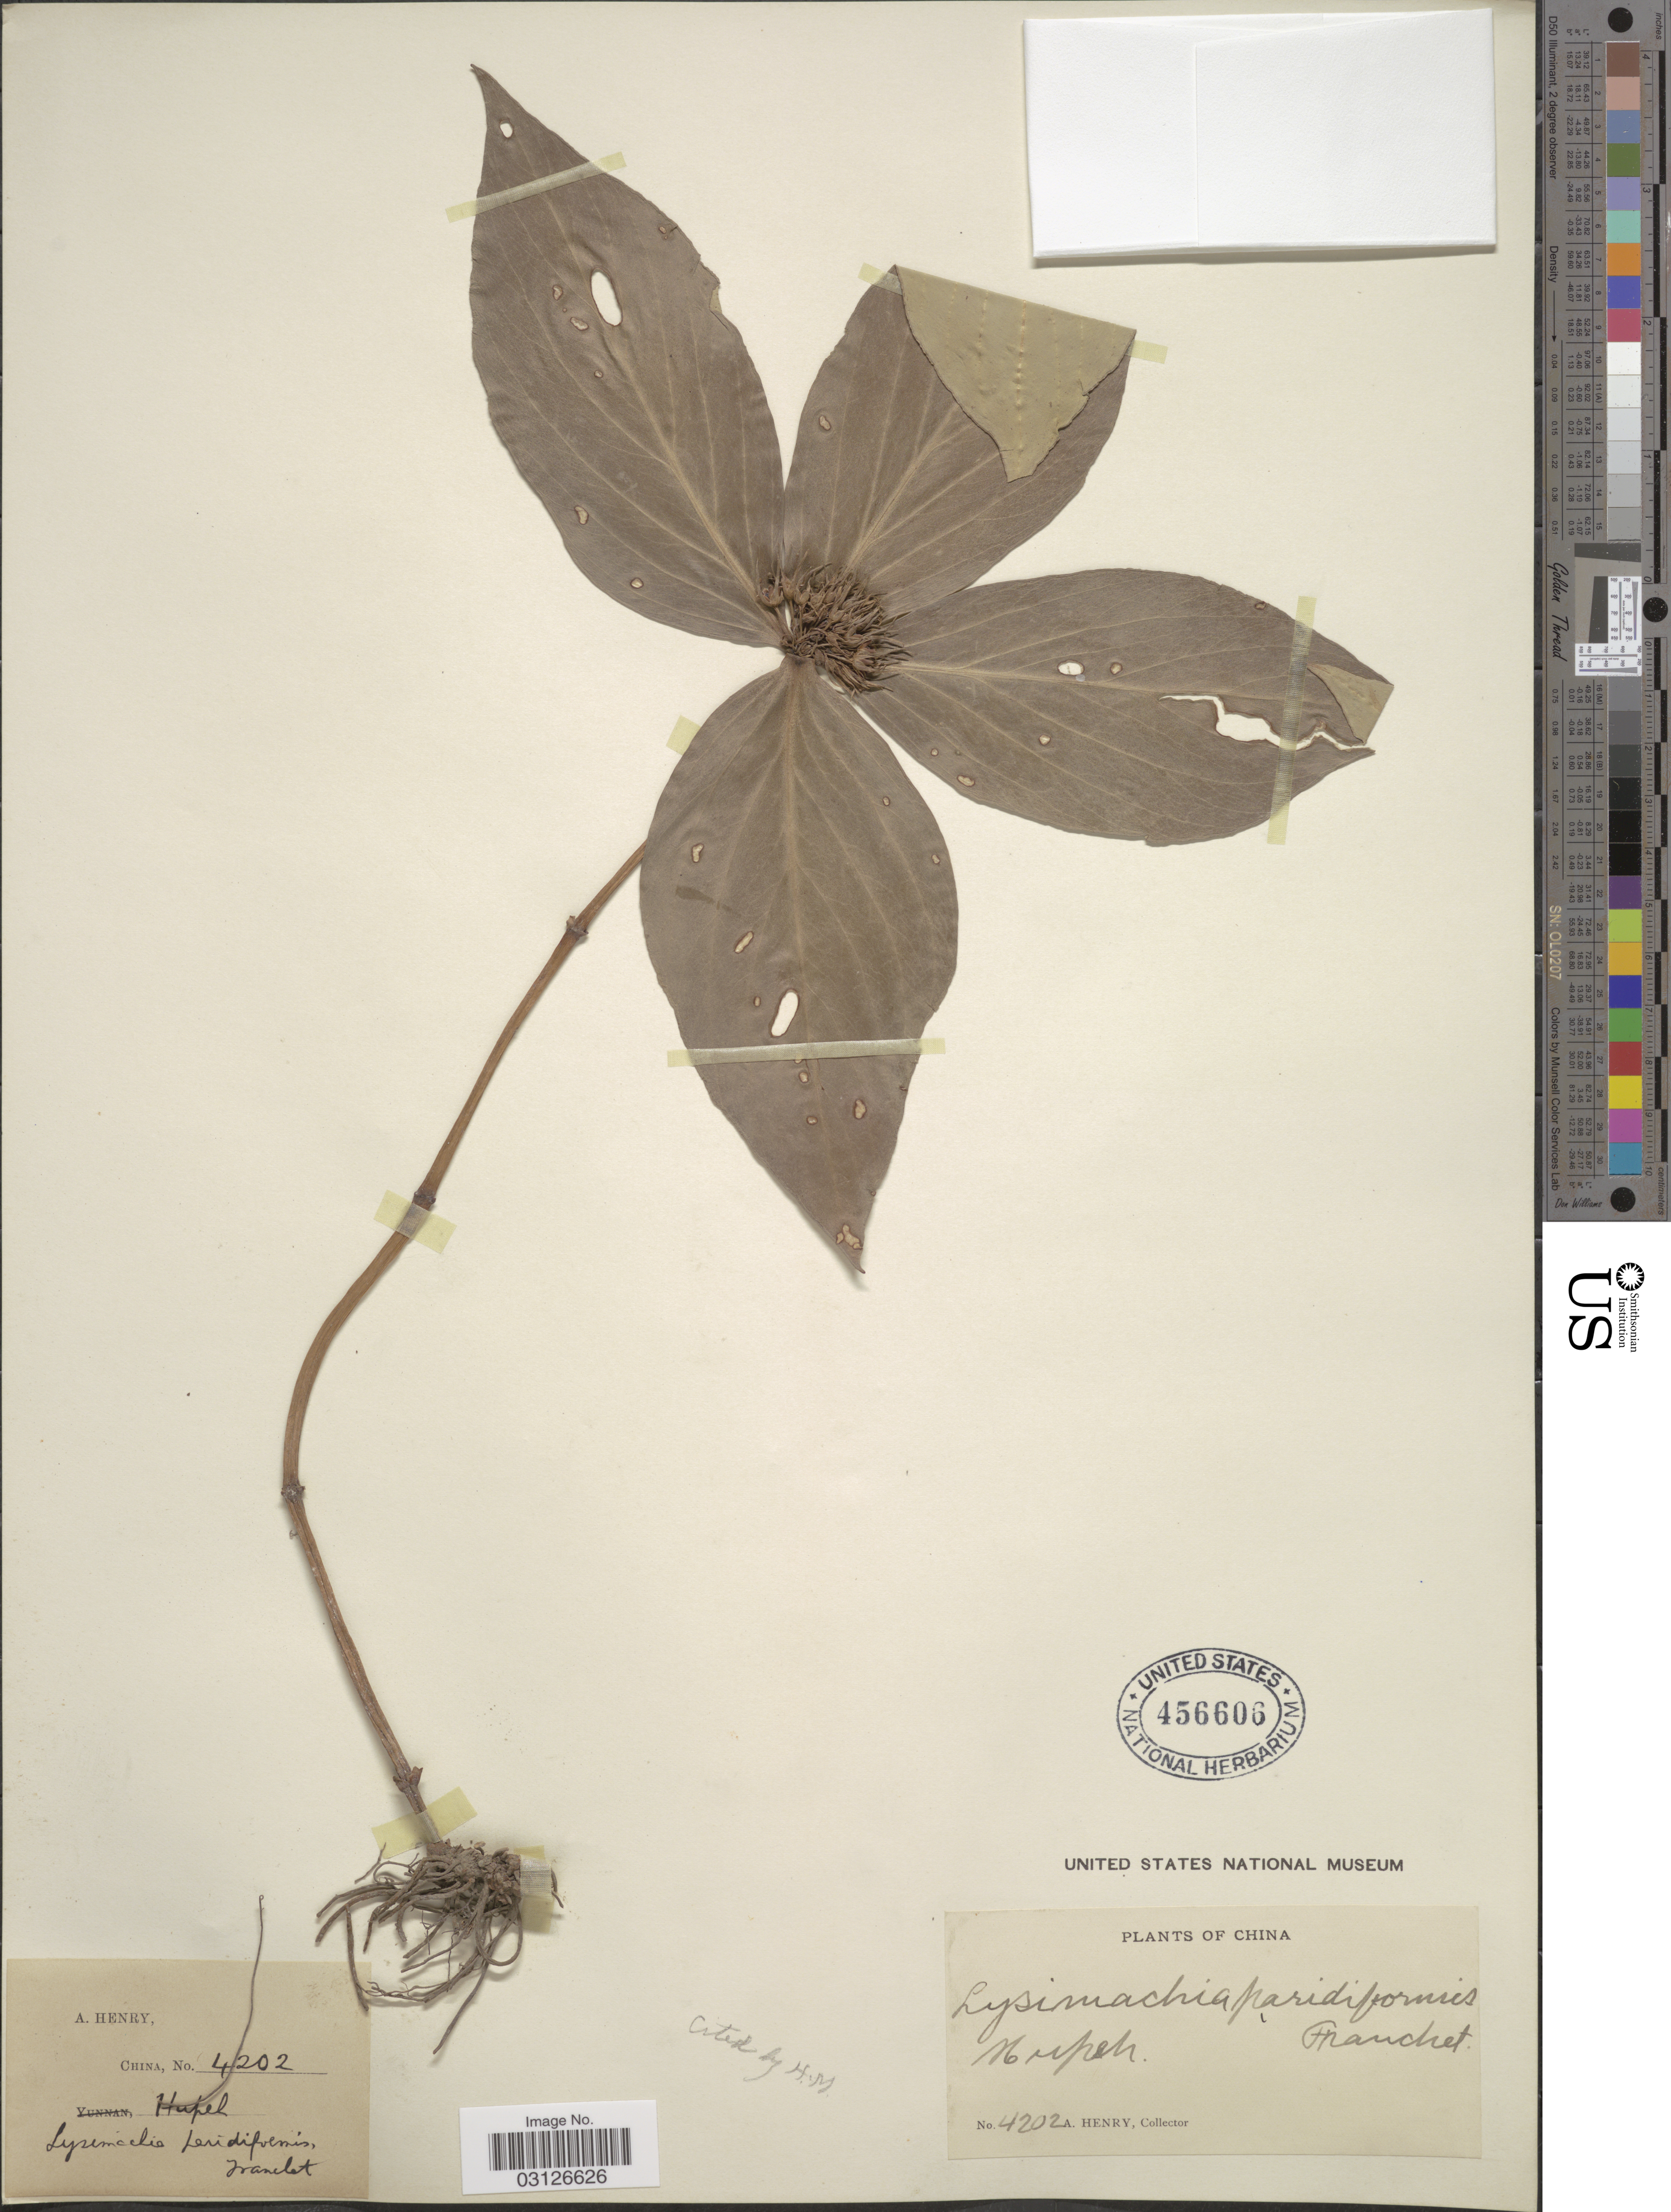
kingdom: Plantae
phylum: Tracheophyta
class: Magnoliopsida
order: Ericales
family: Primulaceae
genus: Lysimachia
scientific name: Lysimachia paridiformis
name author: Franch.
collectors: A. Henry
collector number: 4202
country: China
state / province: Hubei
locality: Hupeh.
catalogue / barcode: US 456606